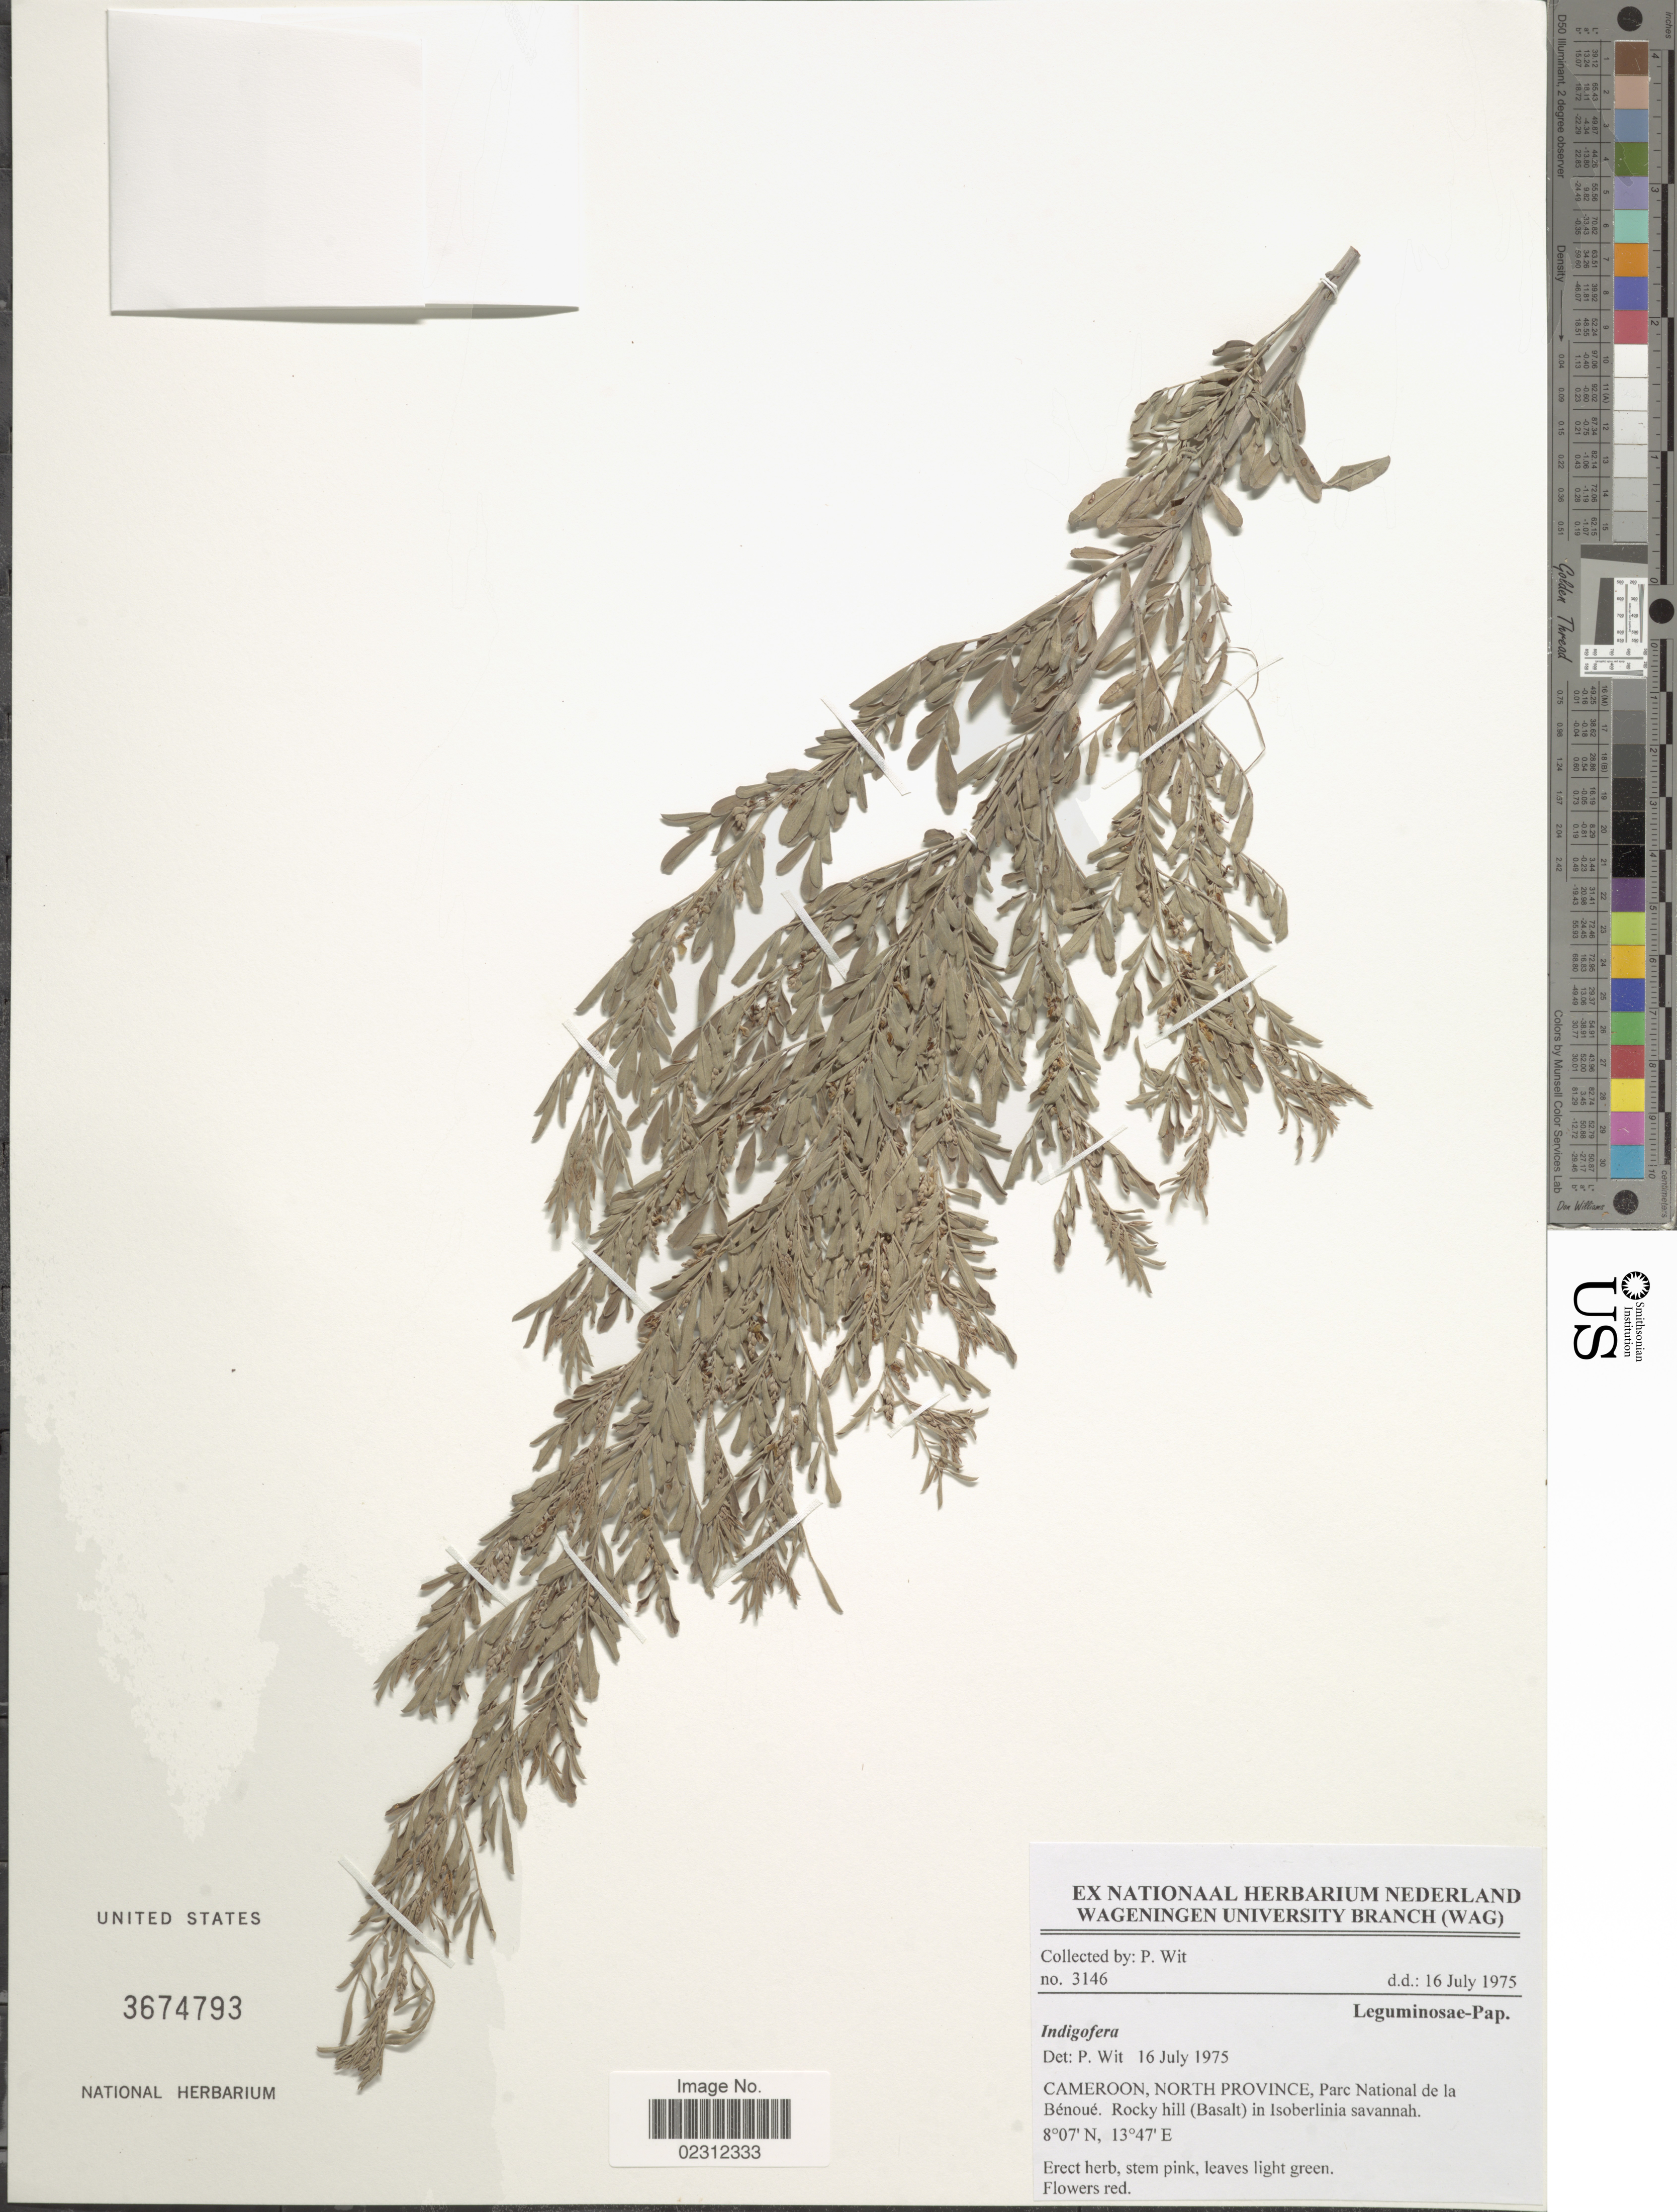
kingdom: Plantae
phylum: Tracheophyta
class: Magnoliopsida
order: Fabales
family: Fabaceae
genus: Indigofera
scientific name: Indigofera sp.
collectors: P. Wit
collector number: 3146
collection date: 1975-07-16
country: Cameroon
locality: North Province, Parc National de la Benoue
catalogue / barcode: US 3674793